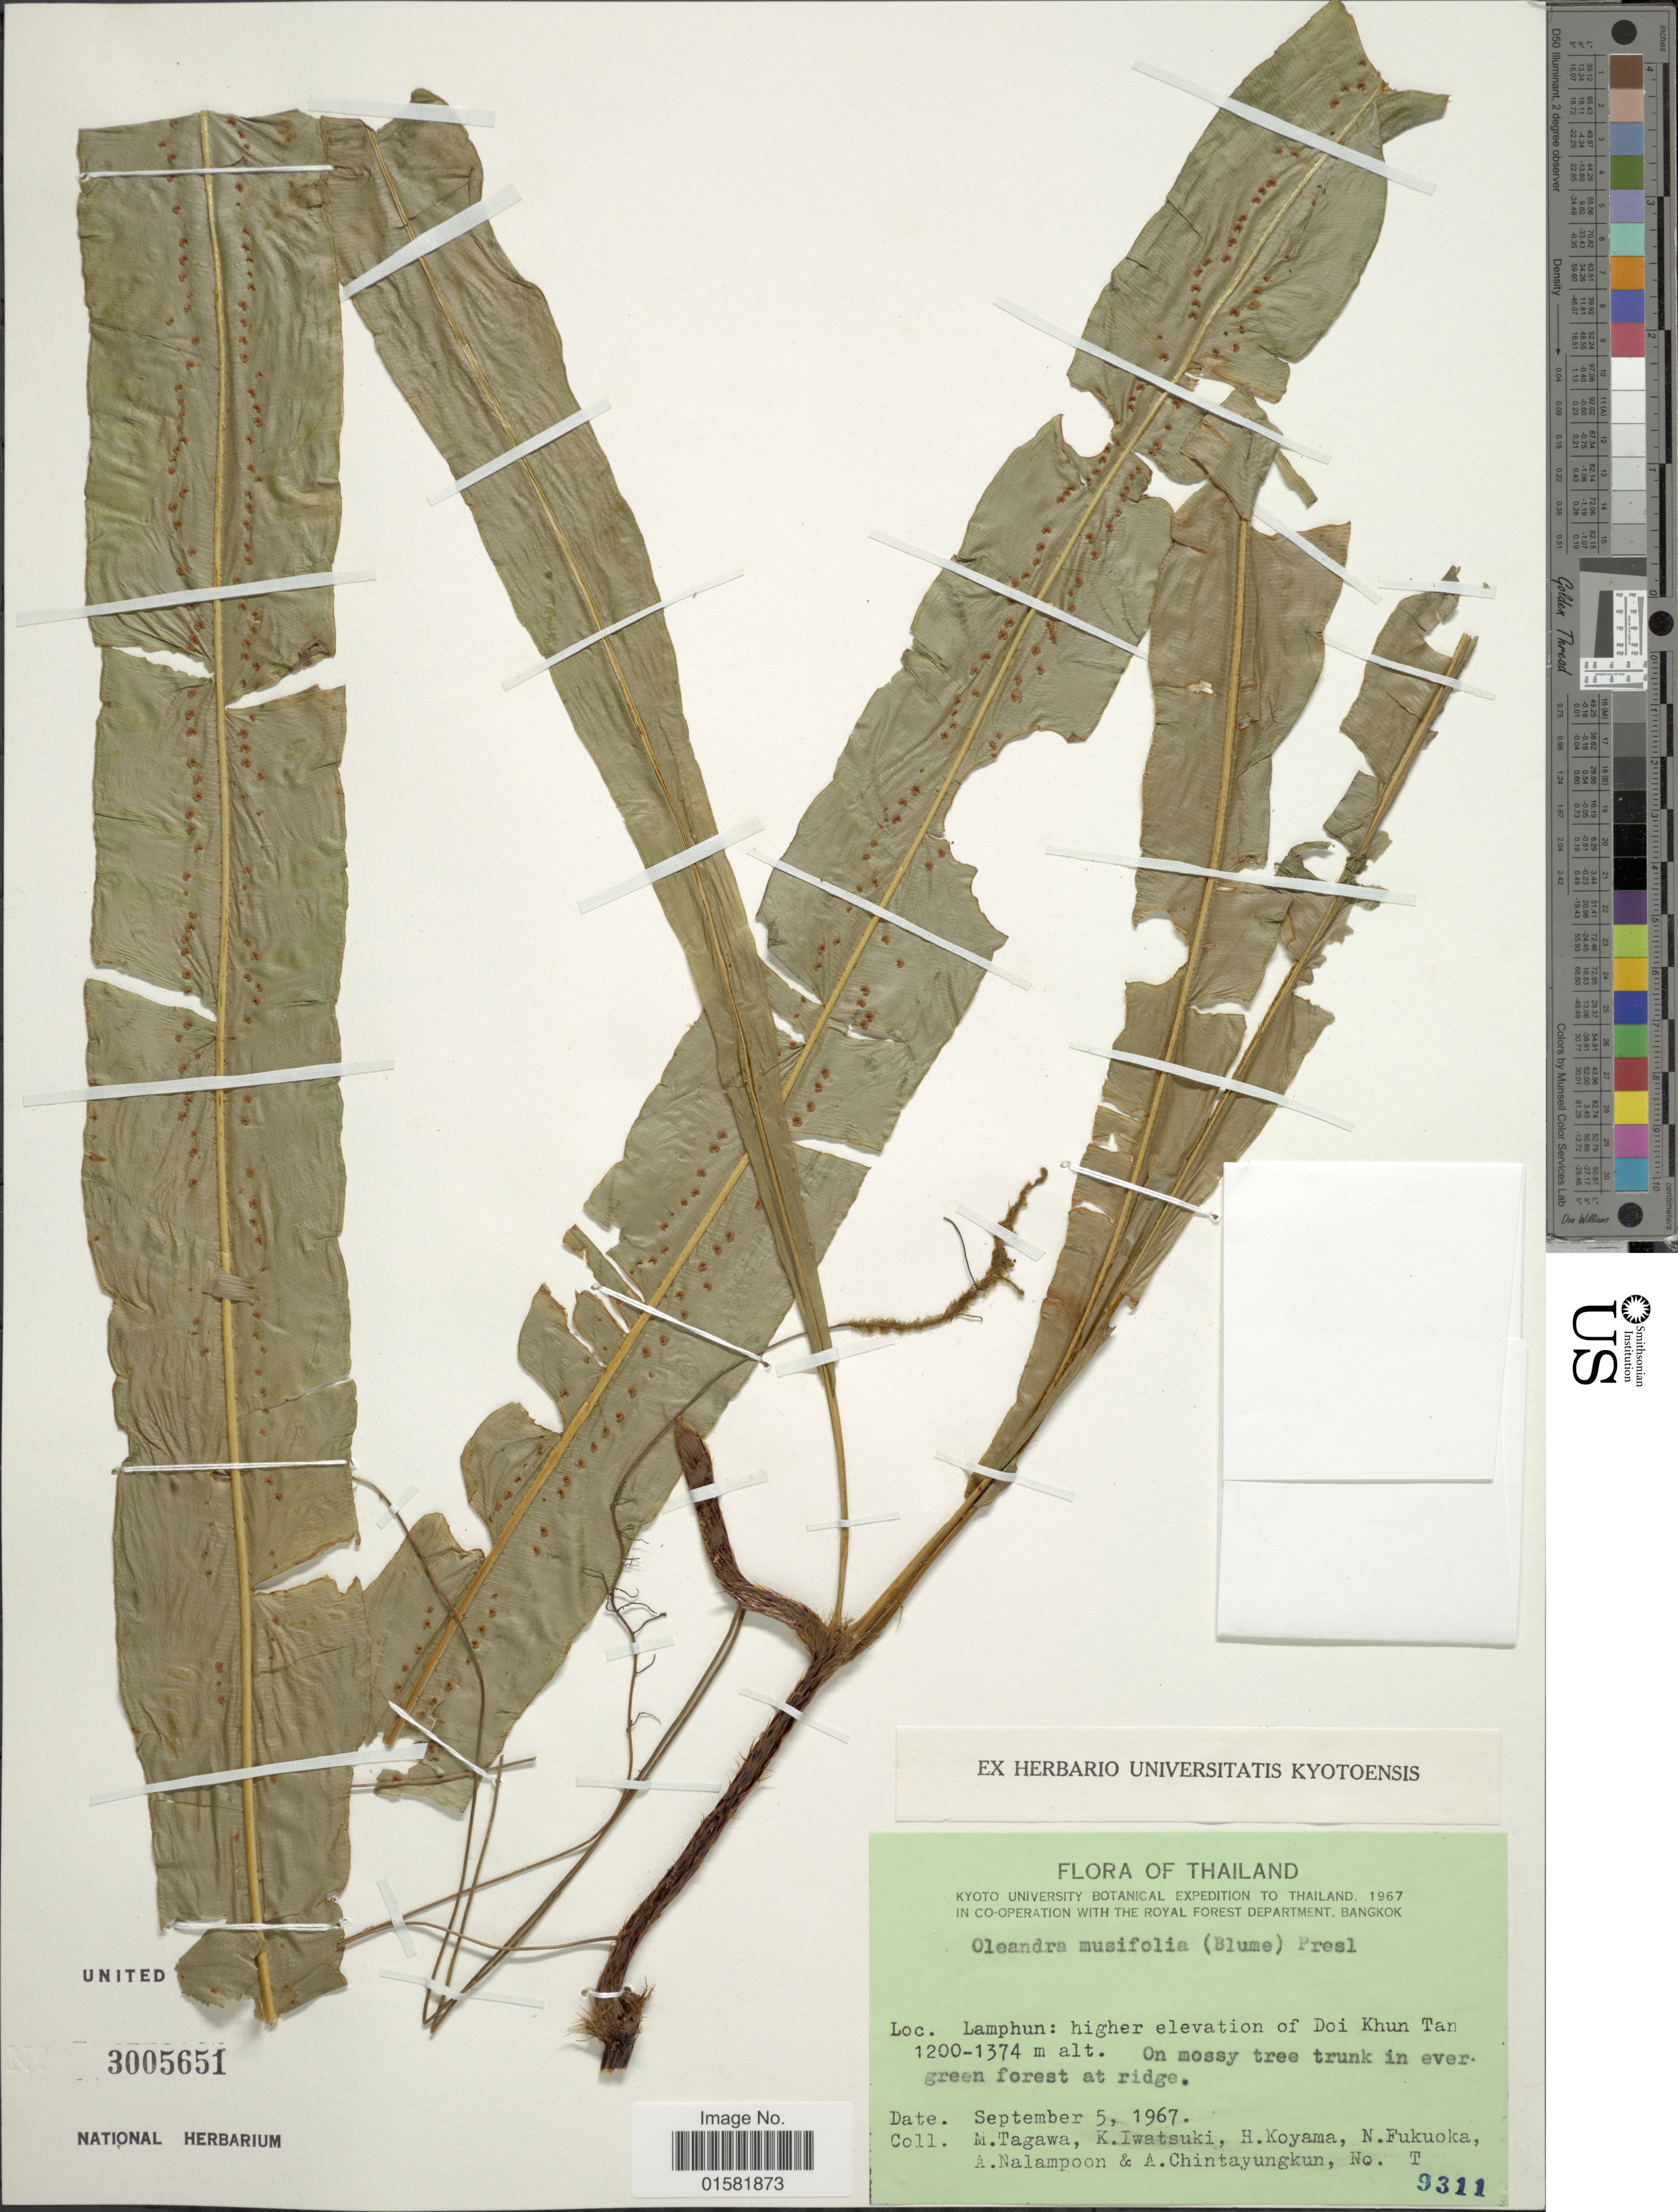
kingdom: Plantae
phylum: Tracheophyta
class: Polypodiopsida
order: Polypodiales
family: Oleandraceae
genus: Oleandra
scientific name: Oleandra musifolia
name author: (Bedd.) C. Presl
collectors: M. Tagawa, K. Iwatsuki, H. Koyama, N. Fukuoka & et al.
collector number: T9311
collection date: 1967-09-05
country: Thailand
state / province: Lamphun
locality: Thailand, Lamphun: higher elevation of Doi Khun Tan.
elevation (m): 1200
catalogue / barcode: US 3005651